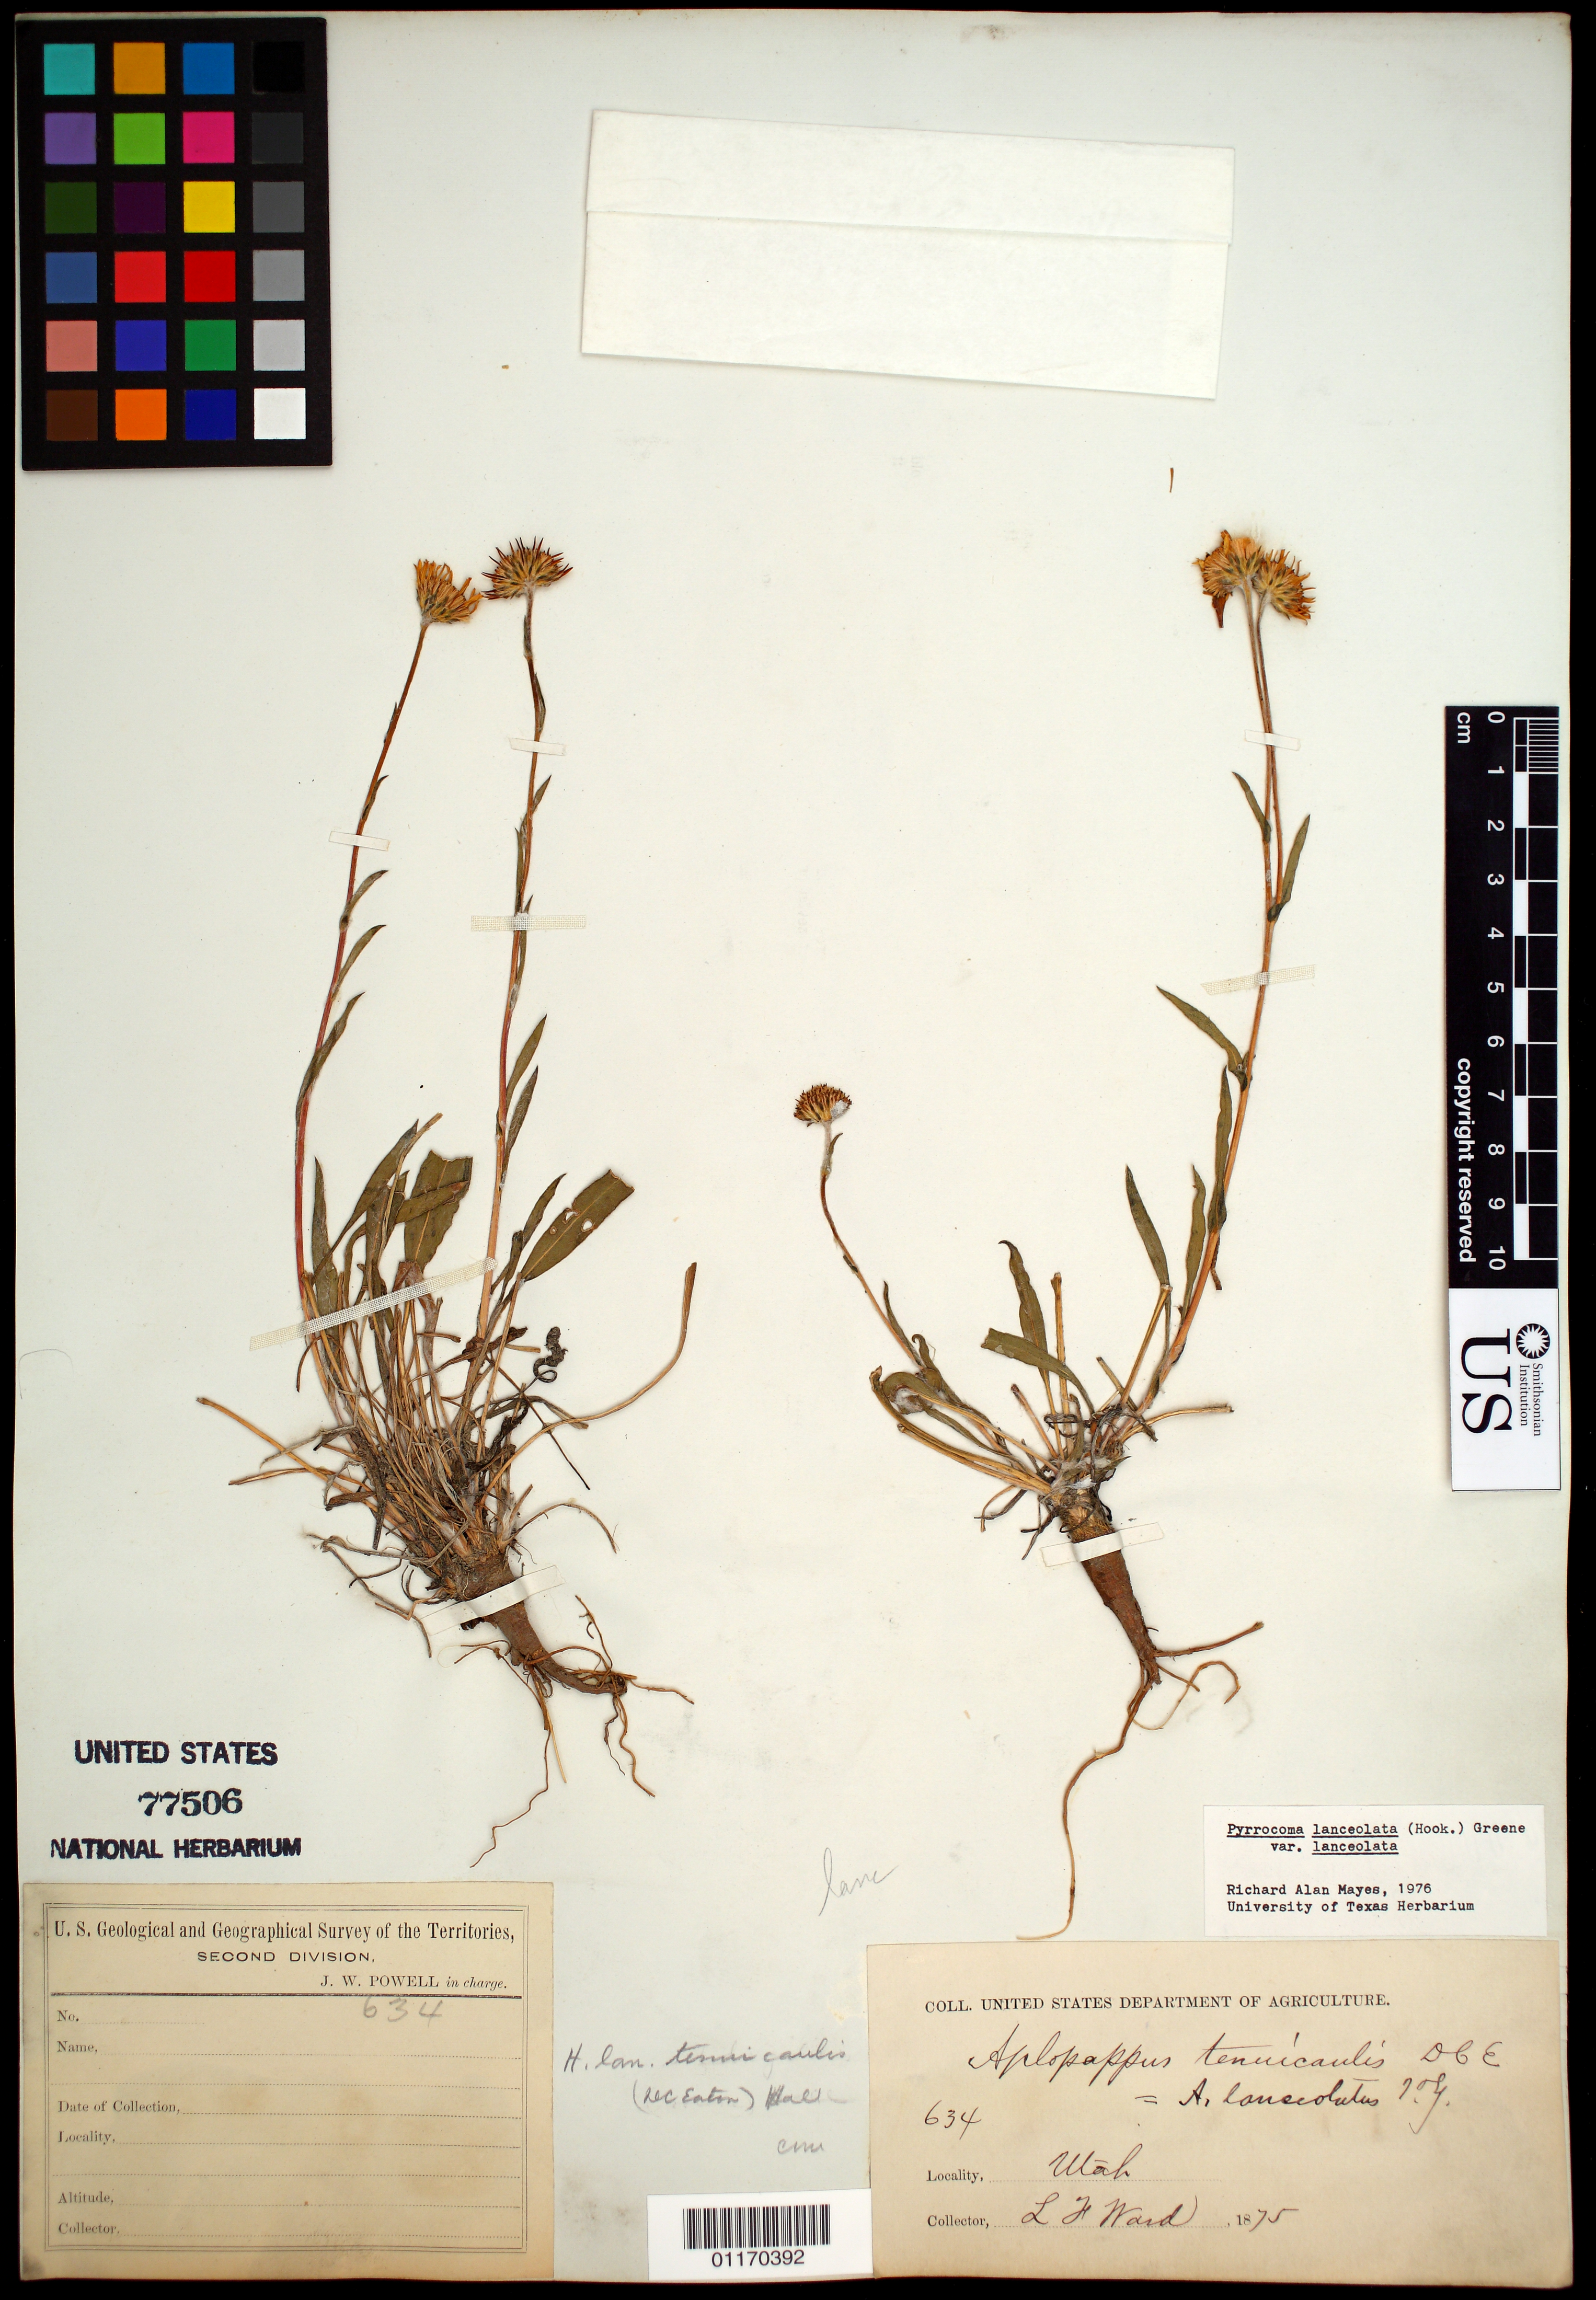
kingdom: Plantae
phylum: Tracheophyta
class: Magnoliopsida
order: Asterales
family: Asteraceae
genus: Pyrrocoma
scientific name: Pyrrocoma lanceolata var. lanceolata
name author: (Hook.) Greene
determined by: Mayes, R. A.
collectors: L. F. Ward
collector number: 634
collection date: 1875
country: United States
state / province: Utah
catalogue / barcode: US 77506